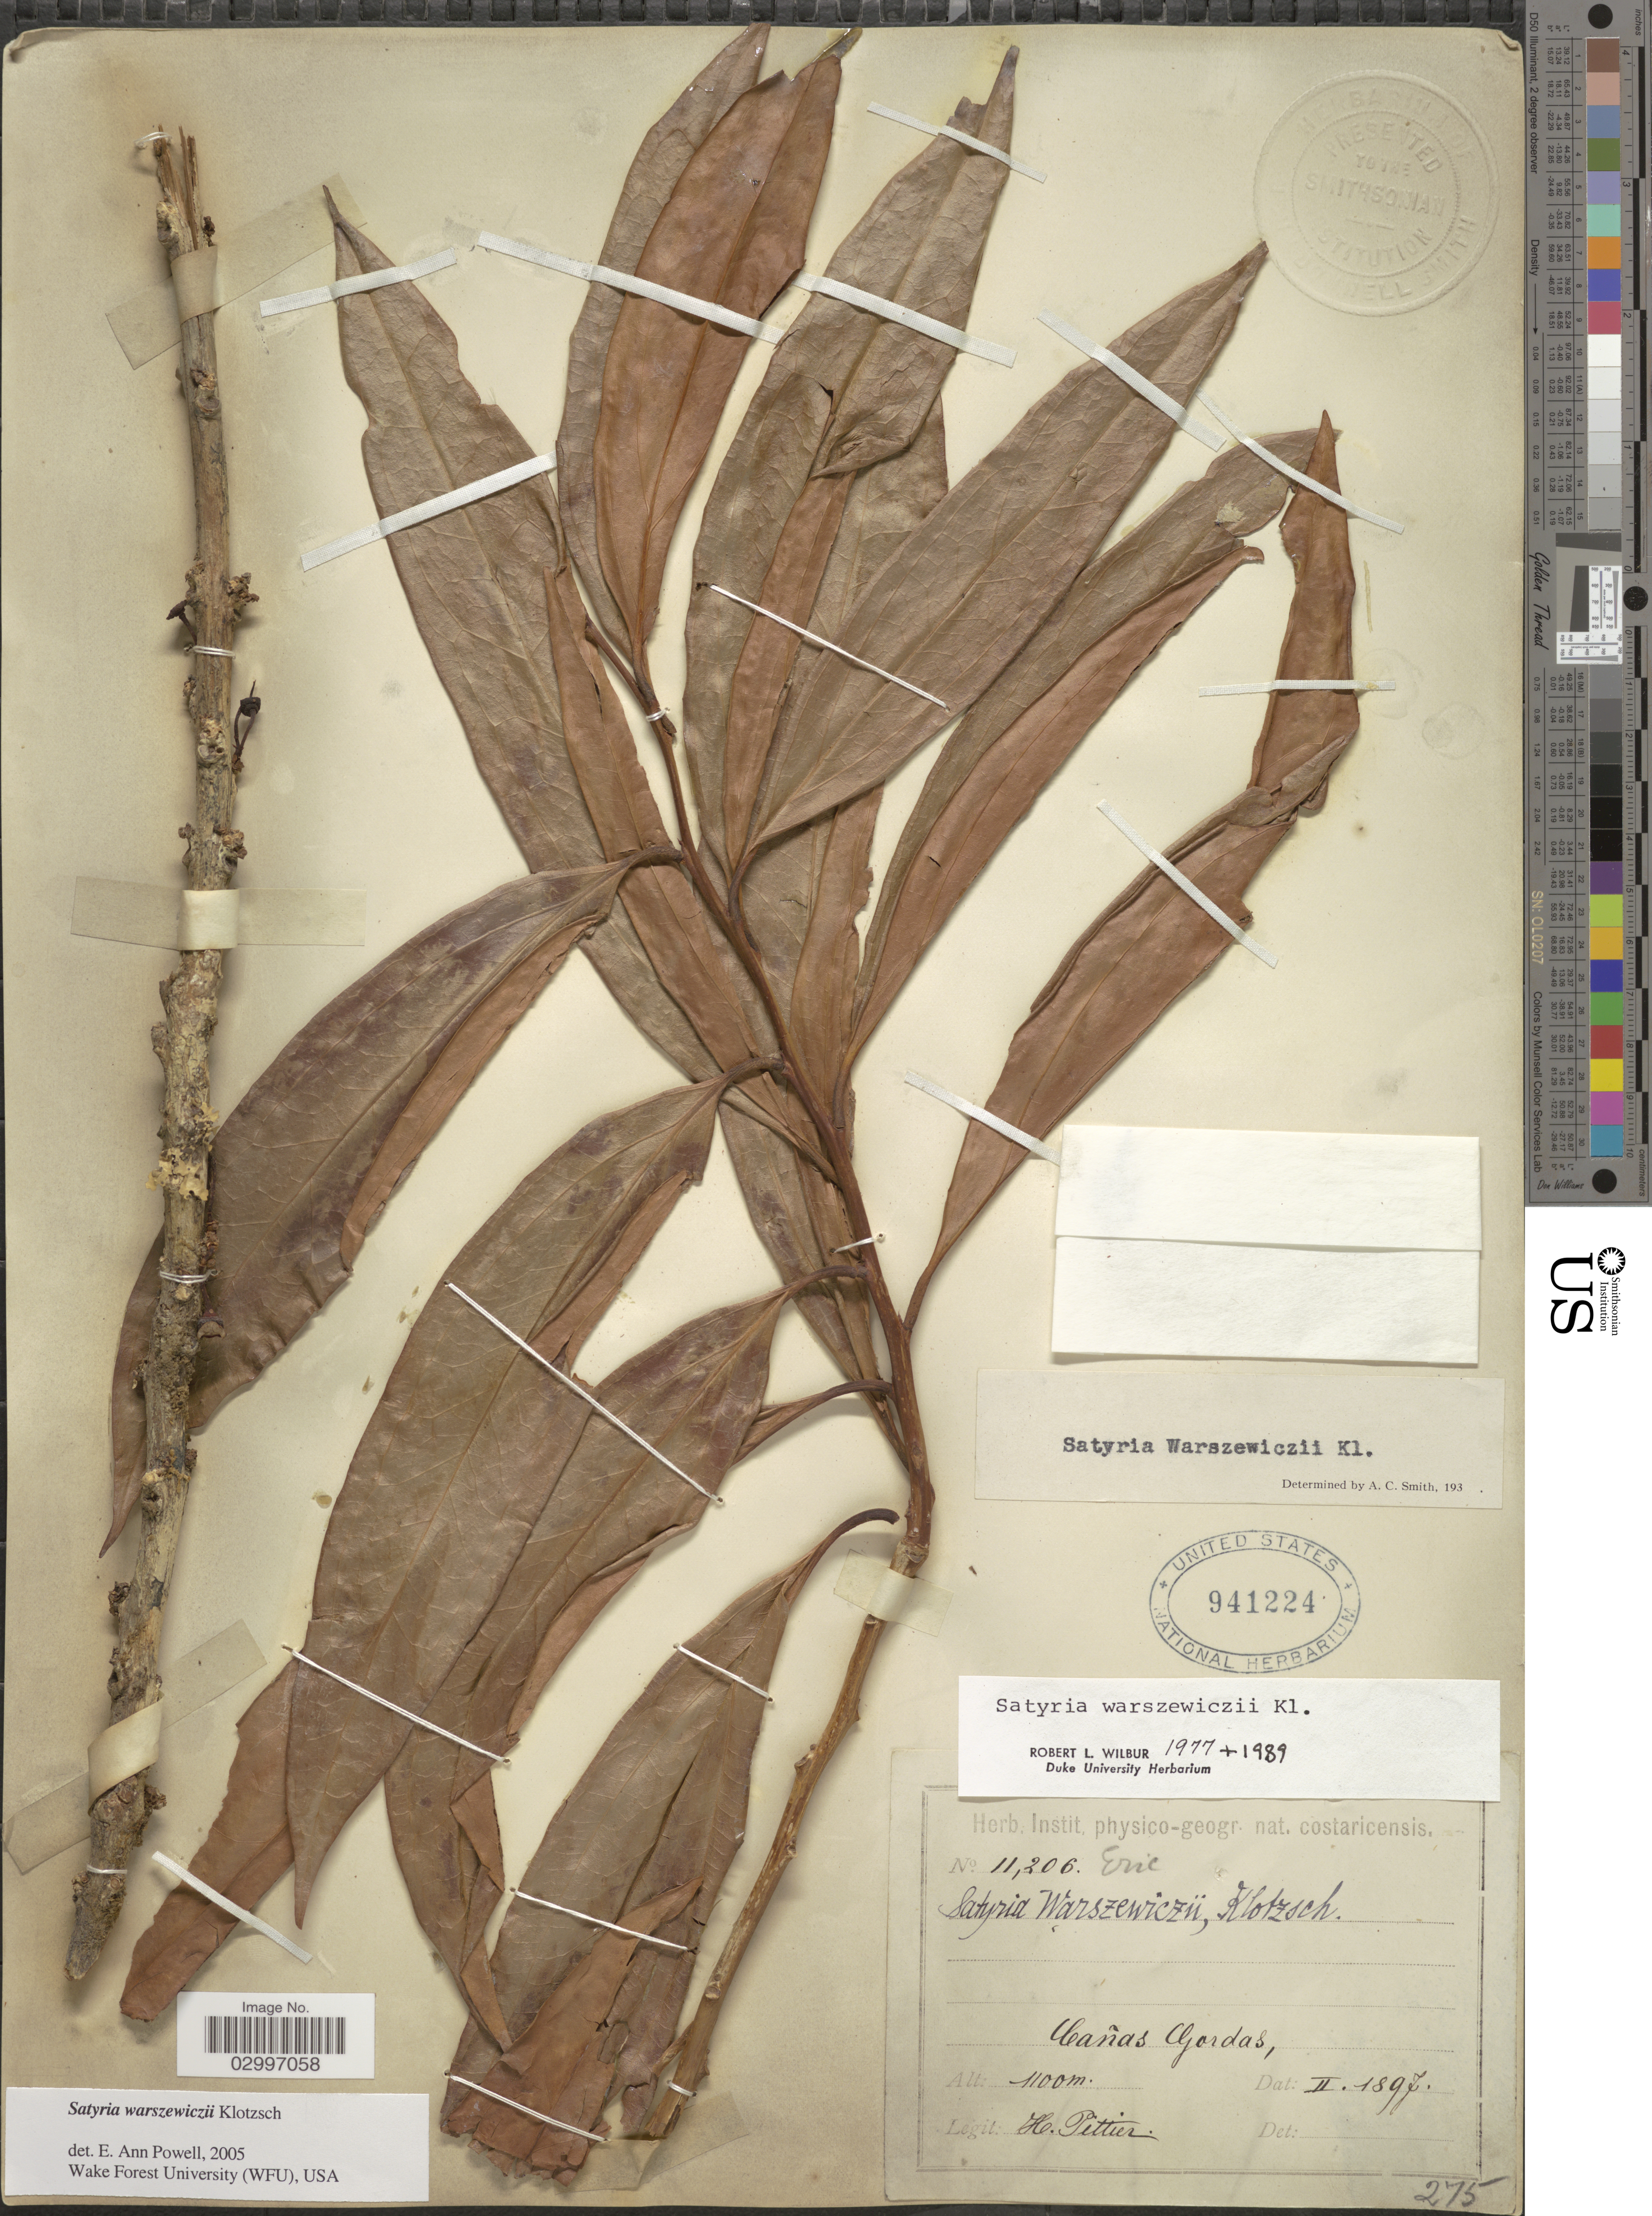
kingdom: Plantae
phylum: Tracheophyta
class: Magnoliopsida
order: Ericales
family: Ericaceae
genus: Satyria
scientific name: Satyria warszewiczii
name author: Klotzsch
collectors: H. F. Pittier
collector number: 11206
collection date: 1897-02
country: Costa Rica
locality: Cañas Gordas.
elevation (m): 1100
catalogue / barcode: US 941224